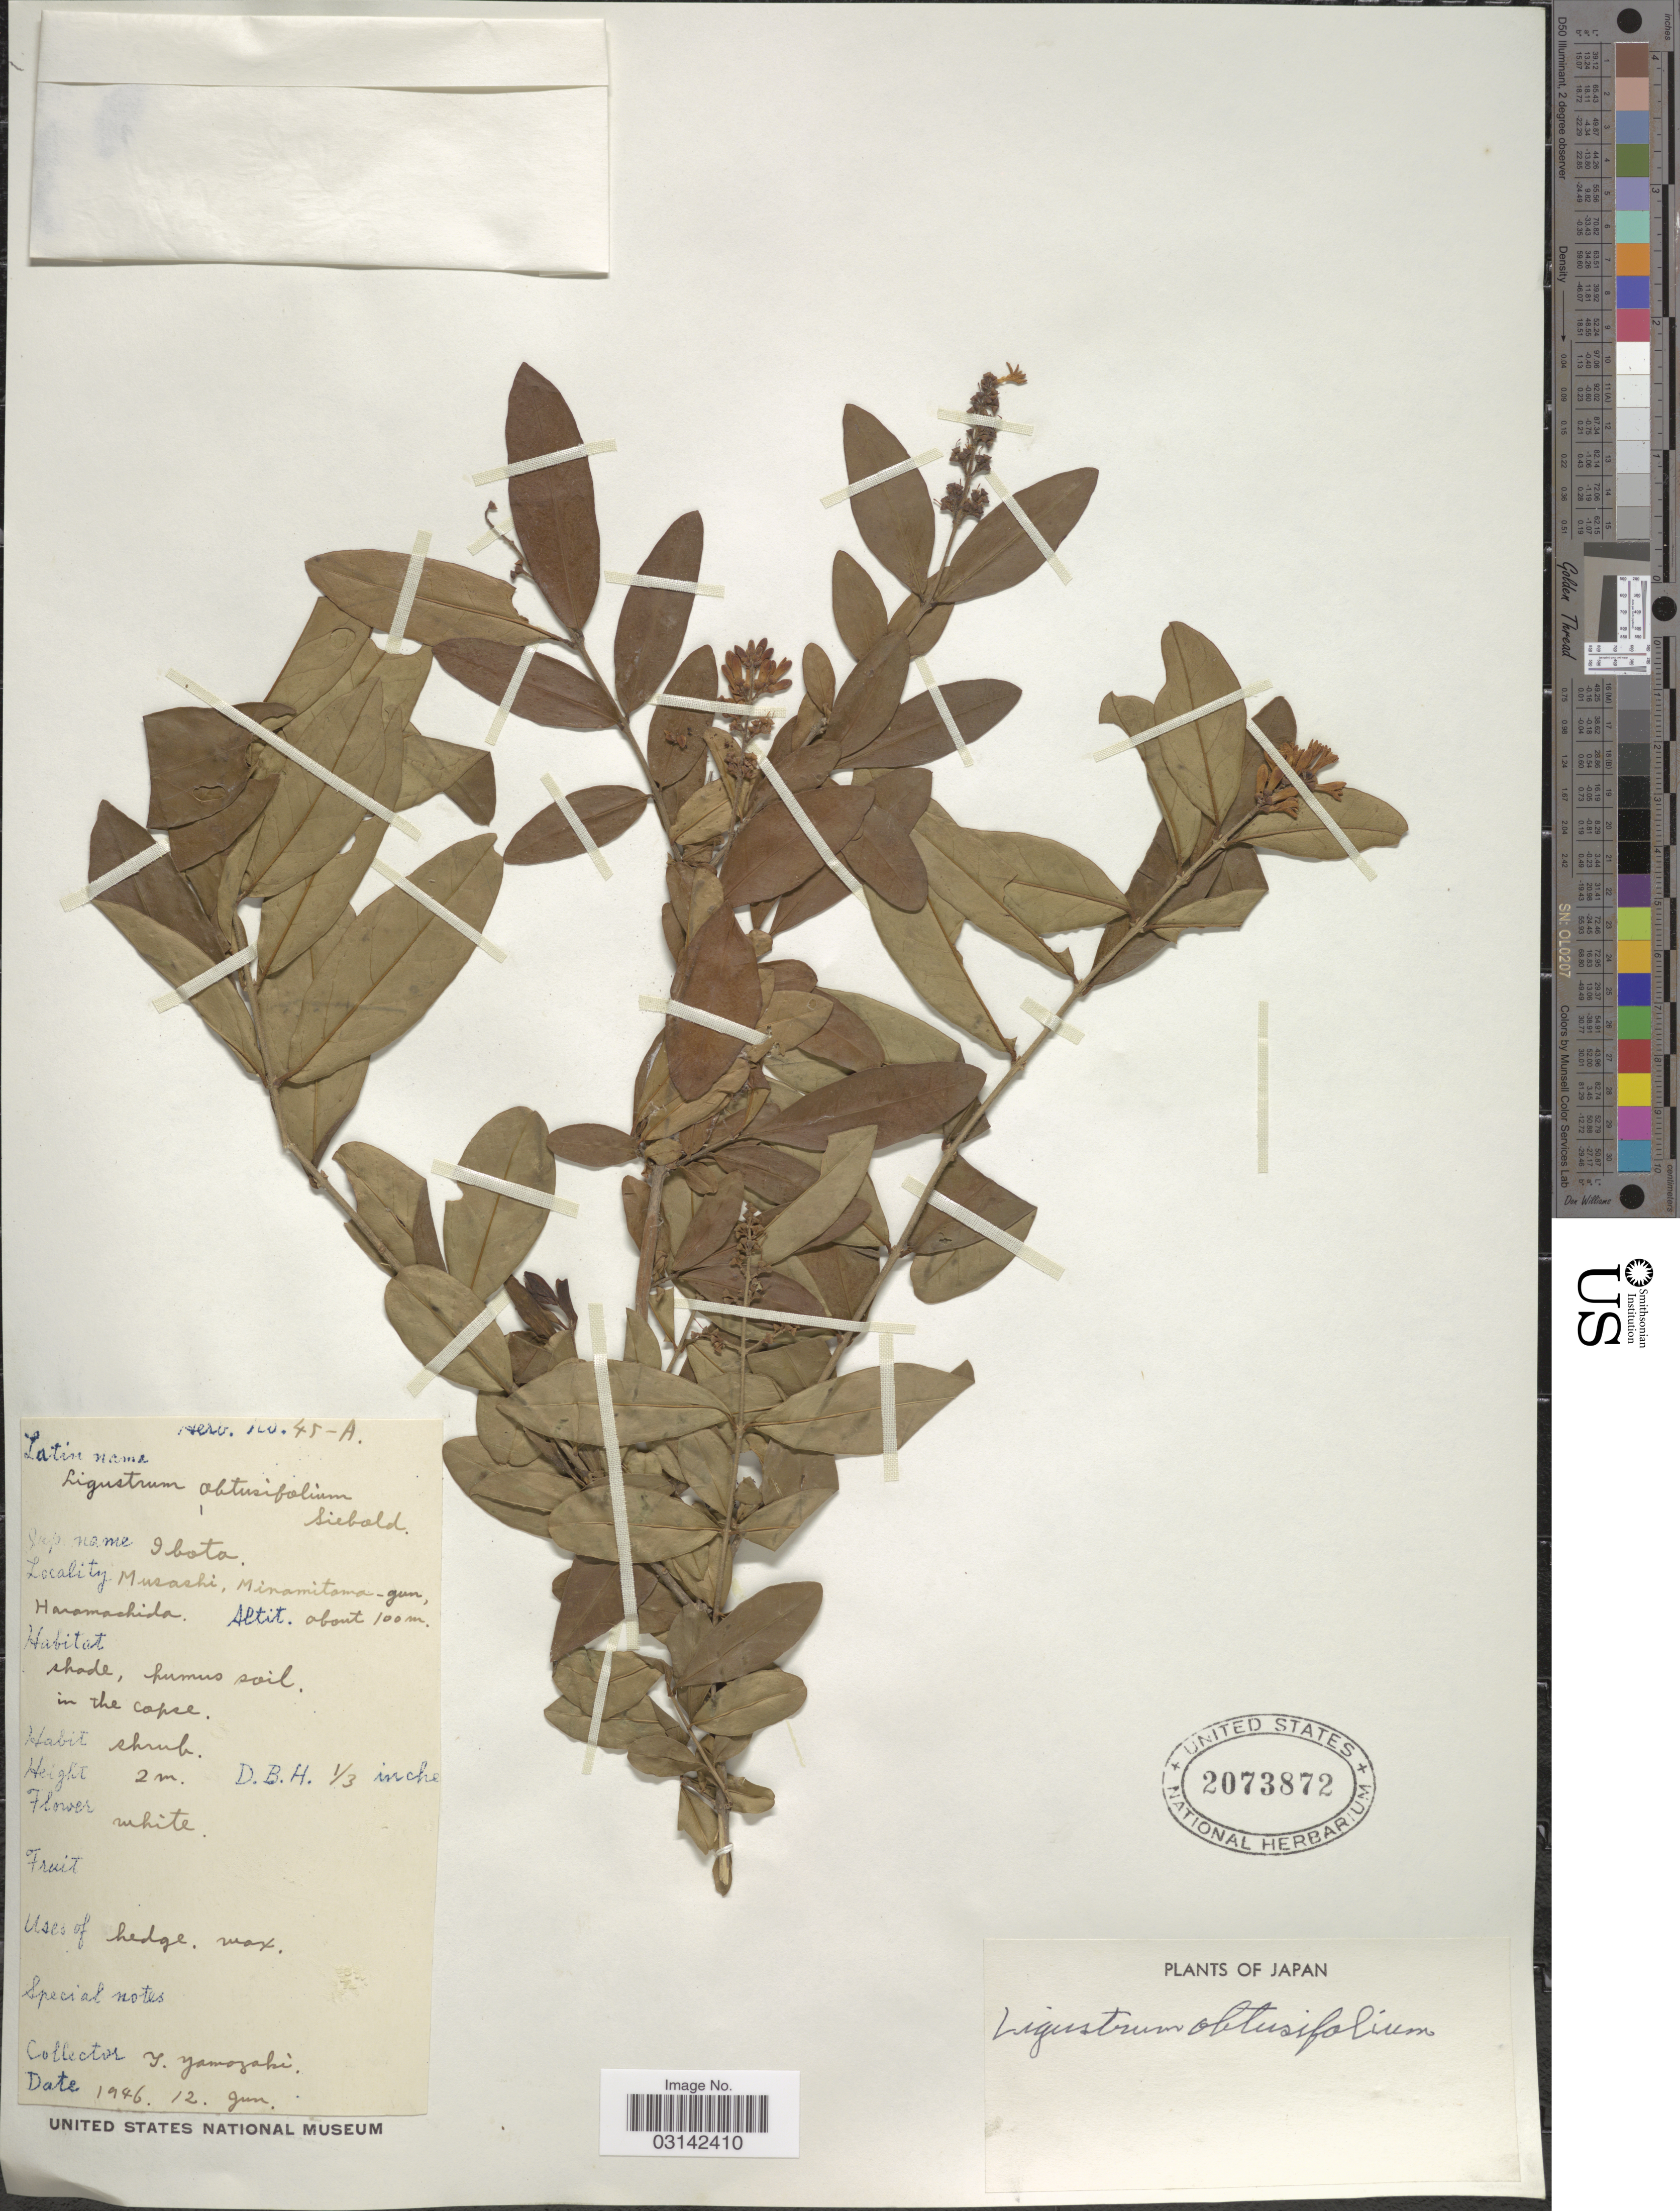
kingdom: Plantae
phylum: Tracheophyta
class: Magnoliopsida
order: Lamiales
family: Oleaceae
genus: Ligustrum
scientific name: Ligustrum ibota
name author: Siebold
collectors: T. Yamazaki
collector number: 45-A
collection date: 1946-06-12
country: Japan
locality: Musashi, Minamitama-gun, Haramachida.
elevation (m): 100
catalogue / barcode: US 2073872